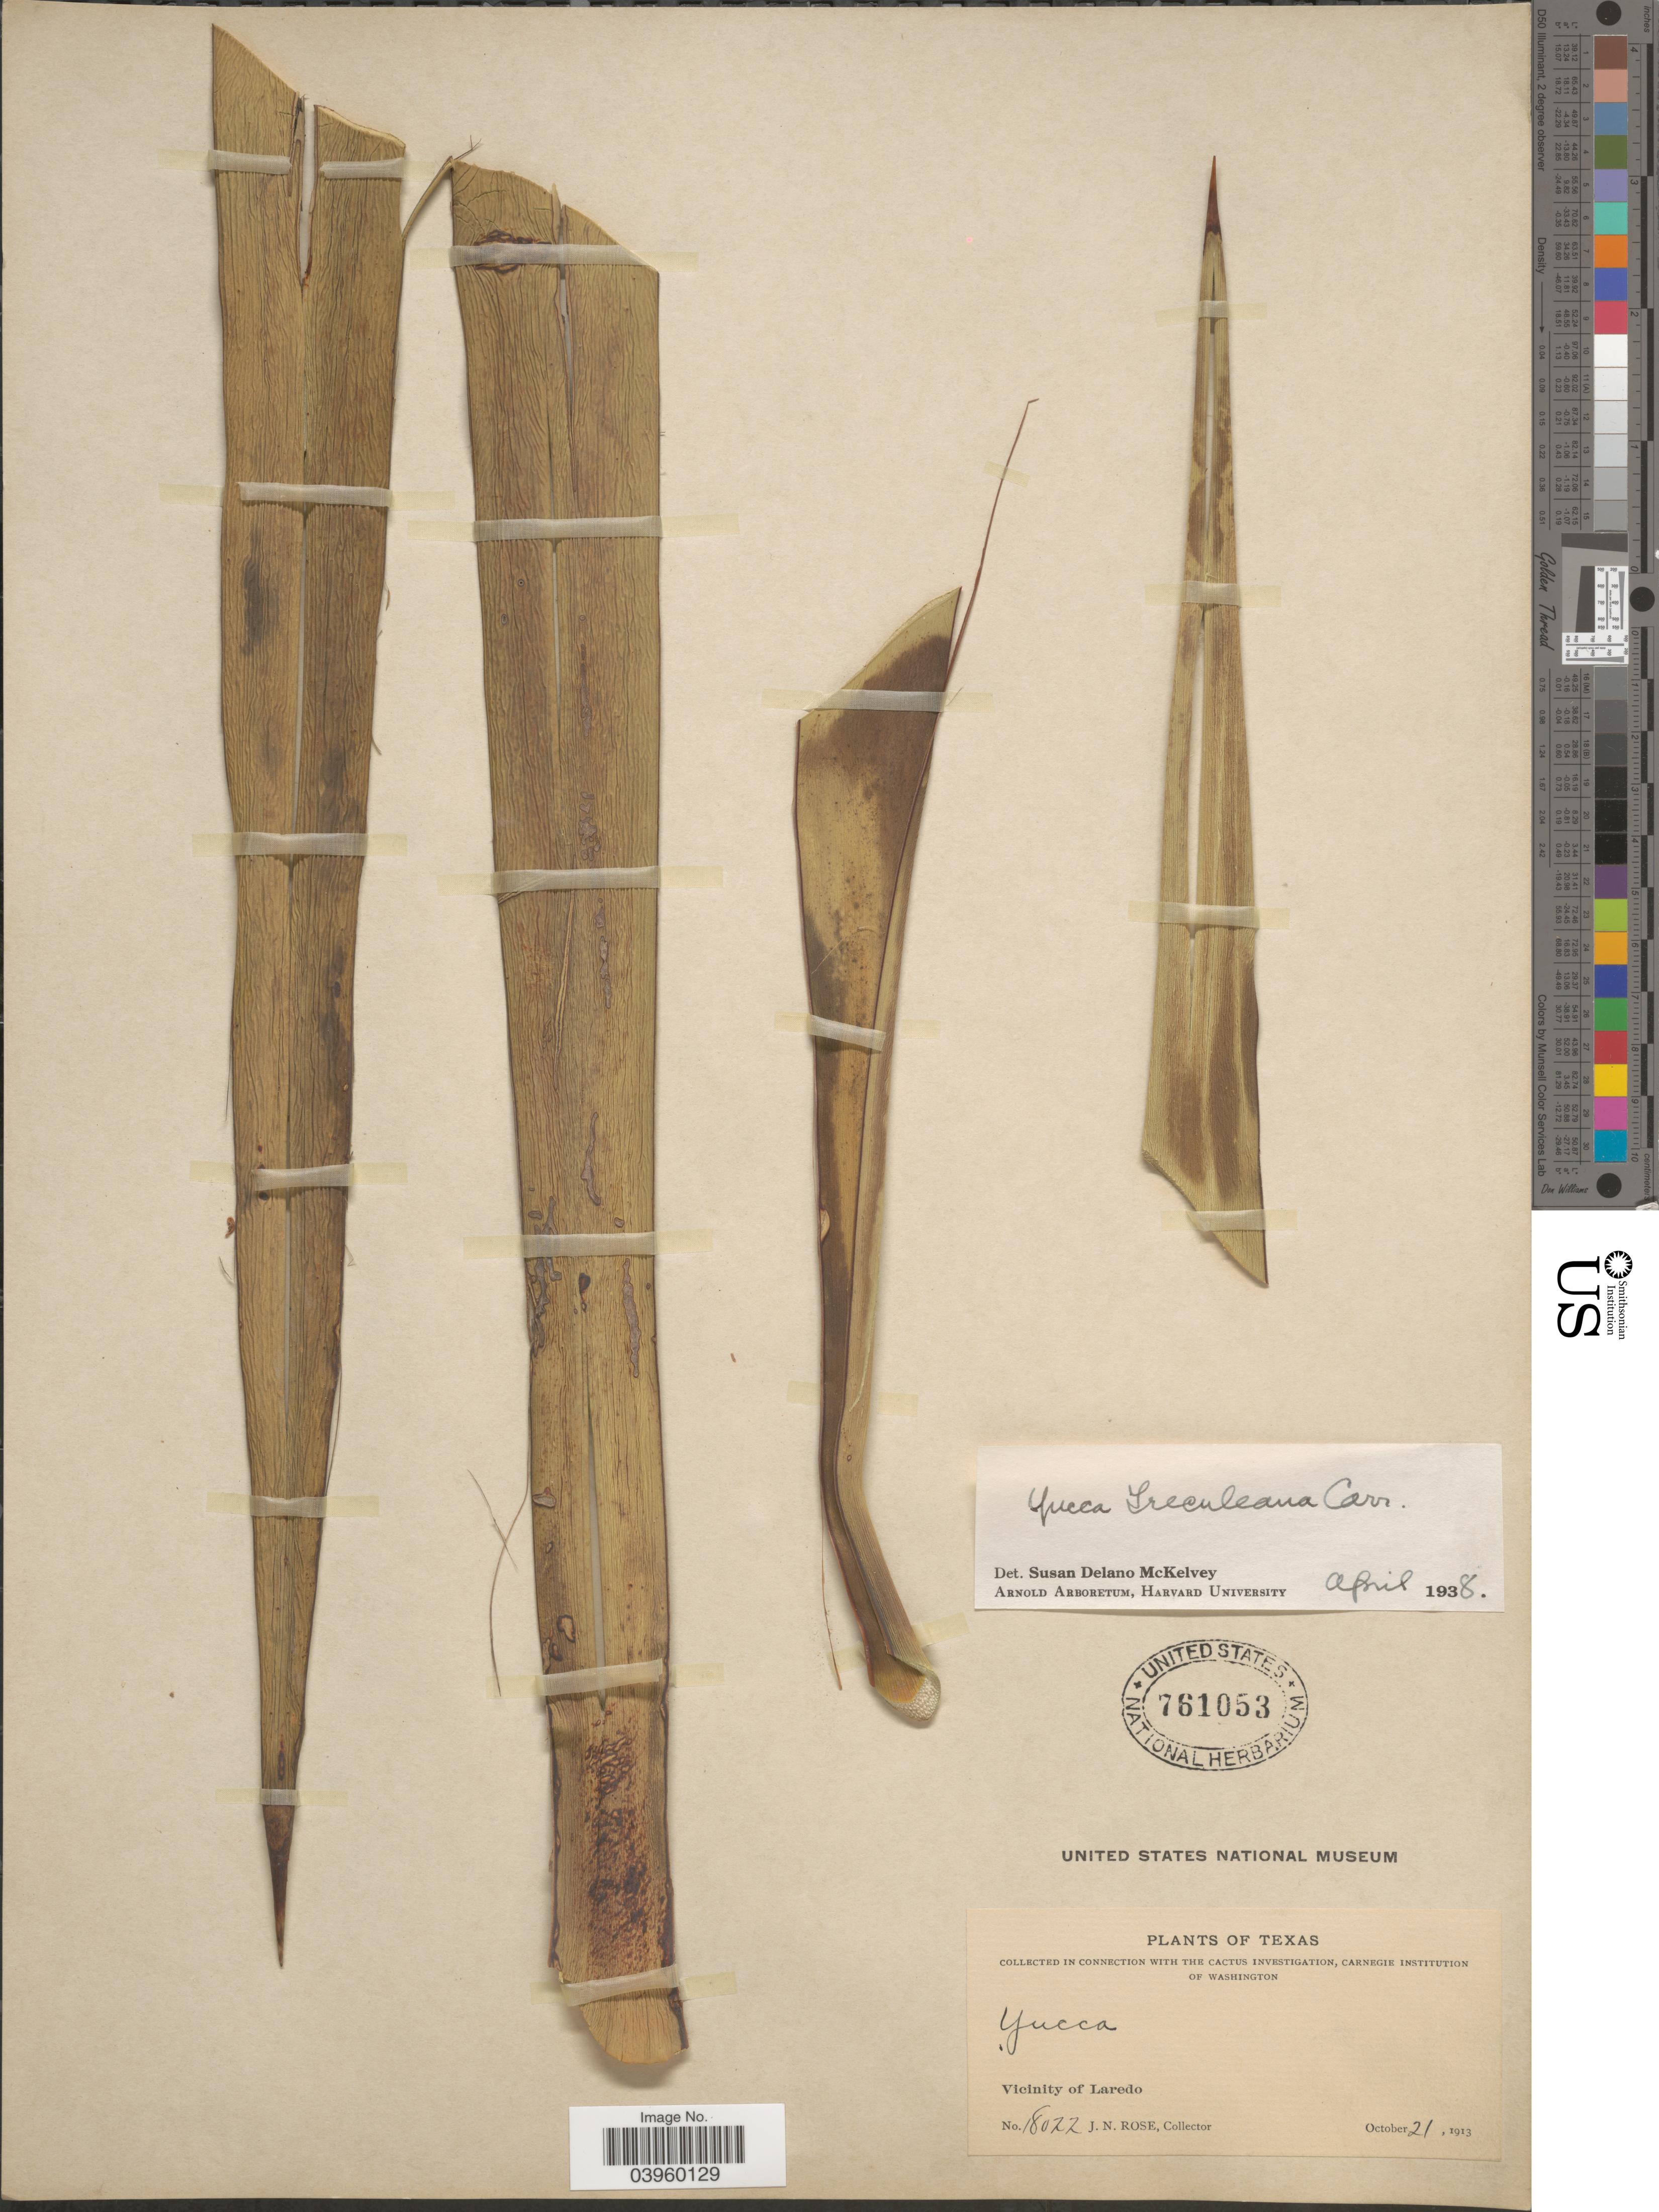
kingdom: Plantae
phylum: Tracheophyta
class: Liliopsida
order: Asparagales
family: Asparagaceae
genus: Yucca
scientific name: Yucca treculeana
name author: Carrière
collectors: J. N. Rose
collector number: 18022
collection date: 1913-10-21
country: United States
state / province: Texas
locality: Vicinity of Laredo.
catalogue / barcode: US 761053